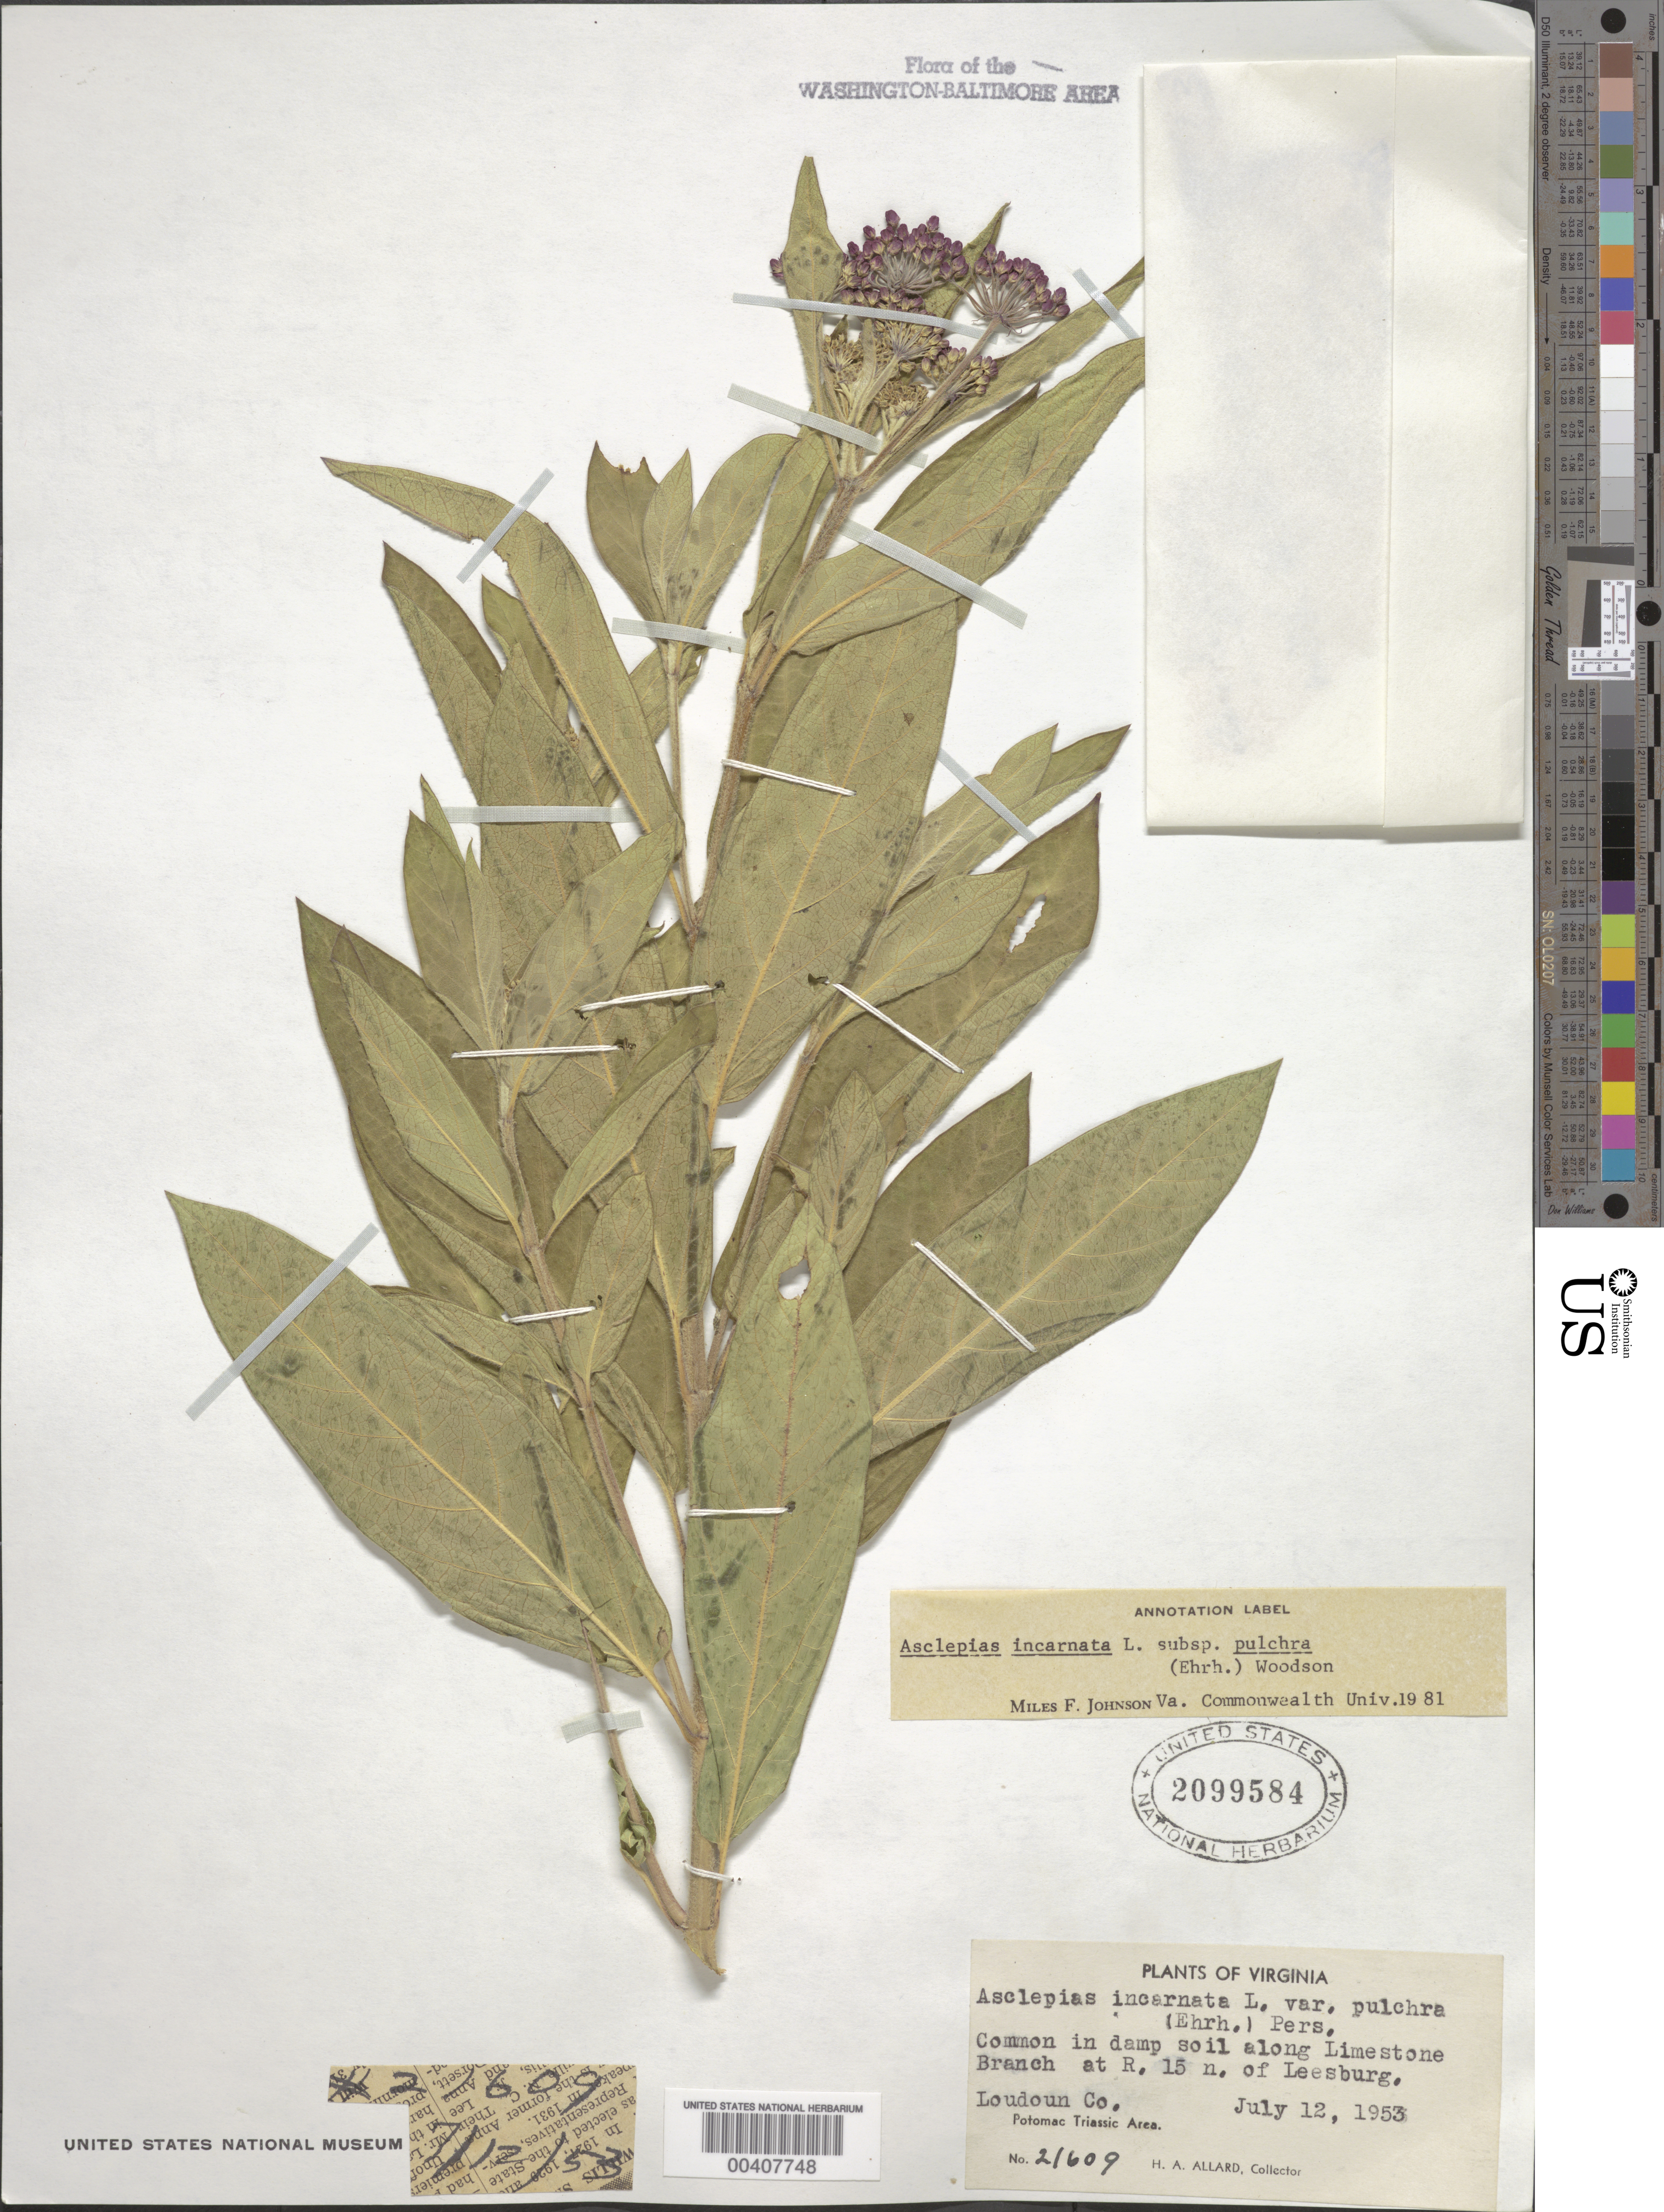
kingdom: Plantae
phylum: Tracheophyta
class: Magnoliopsida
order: Gentianales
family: Apocynaceae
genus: Asclepias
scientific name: Asclepias incarnata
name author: L.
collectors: H. A. Allard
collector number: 21609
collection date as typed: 12 Jul 1953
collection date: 1953-07-12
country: United States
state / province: Virginia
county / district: Loudoun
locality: Limestone Branch, Route 15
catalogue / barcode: US 2099584